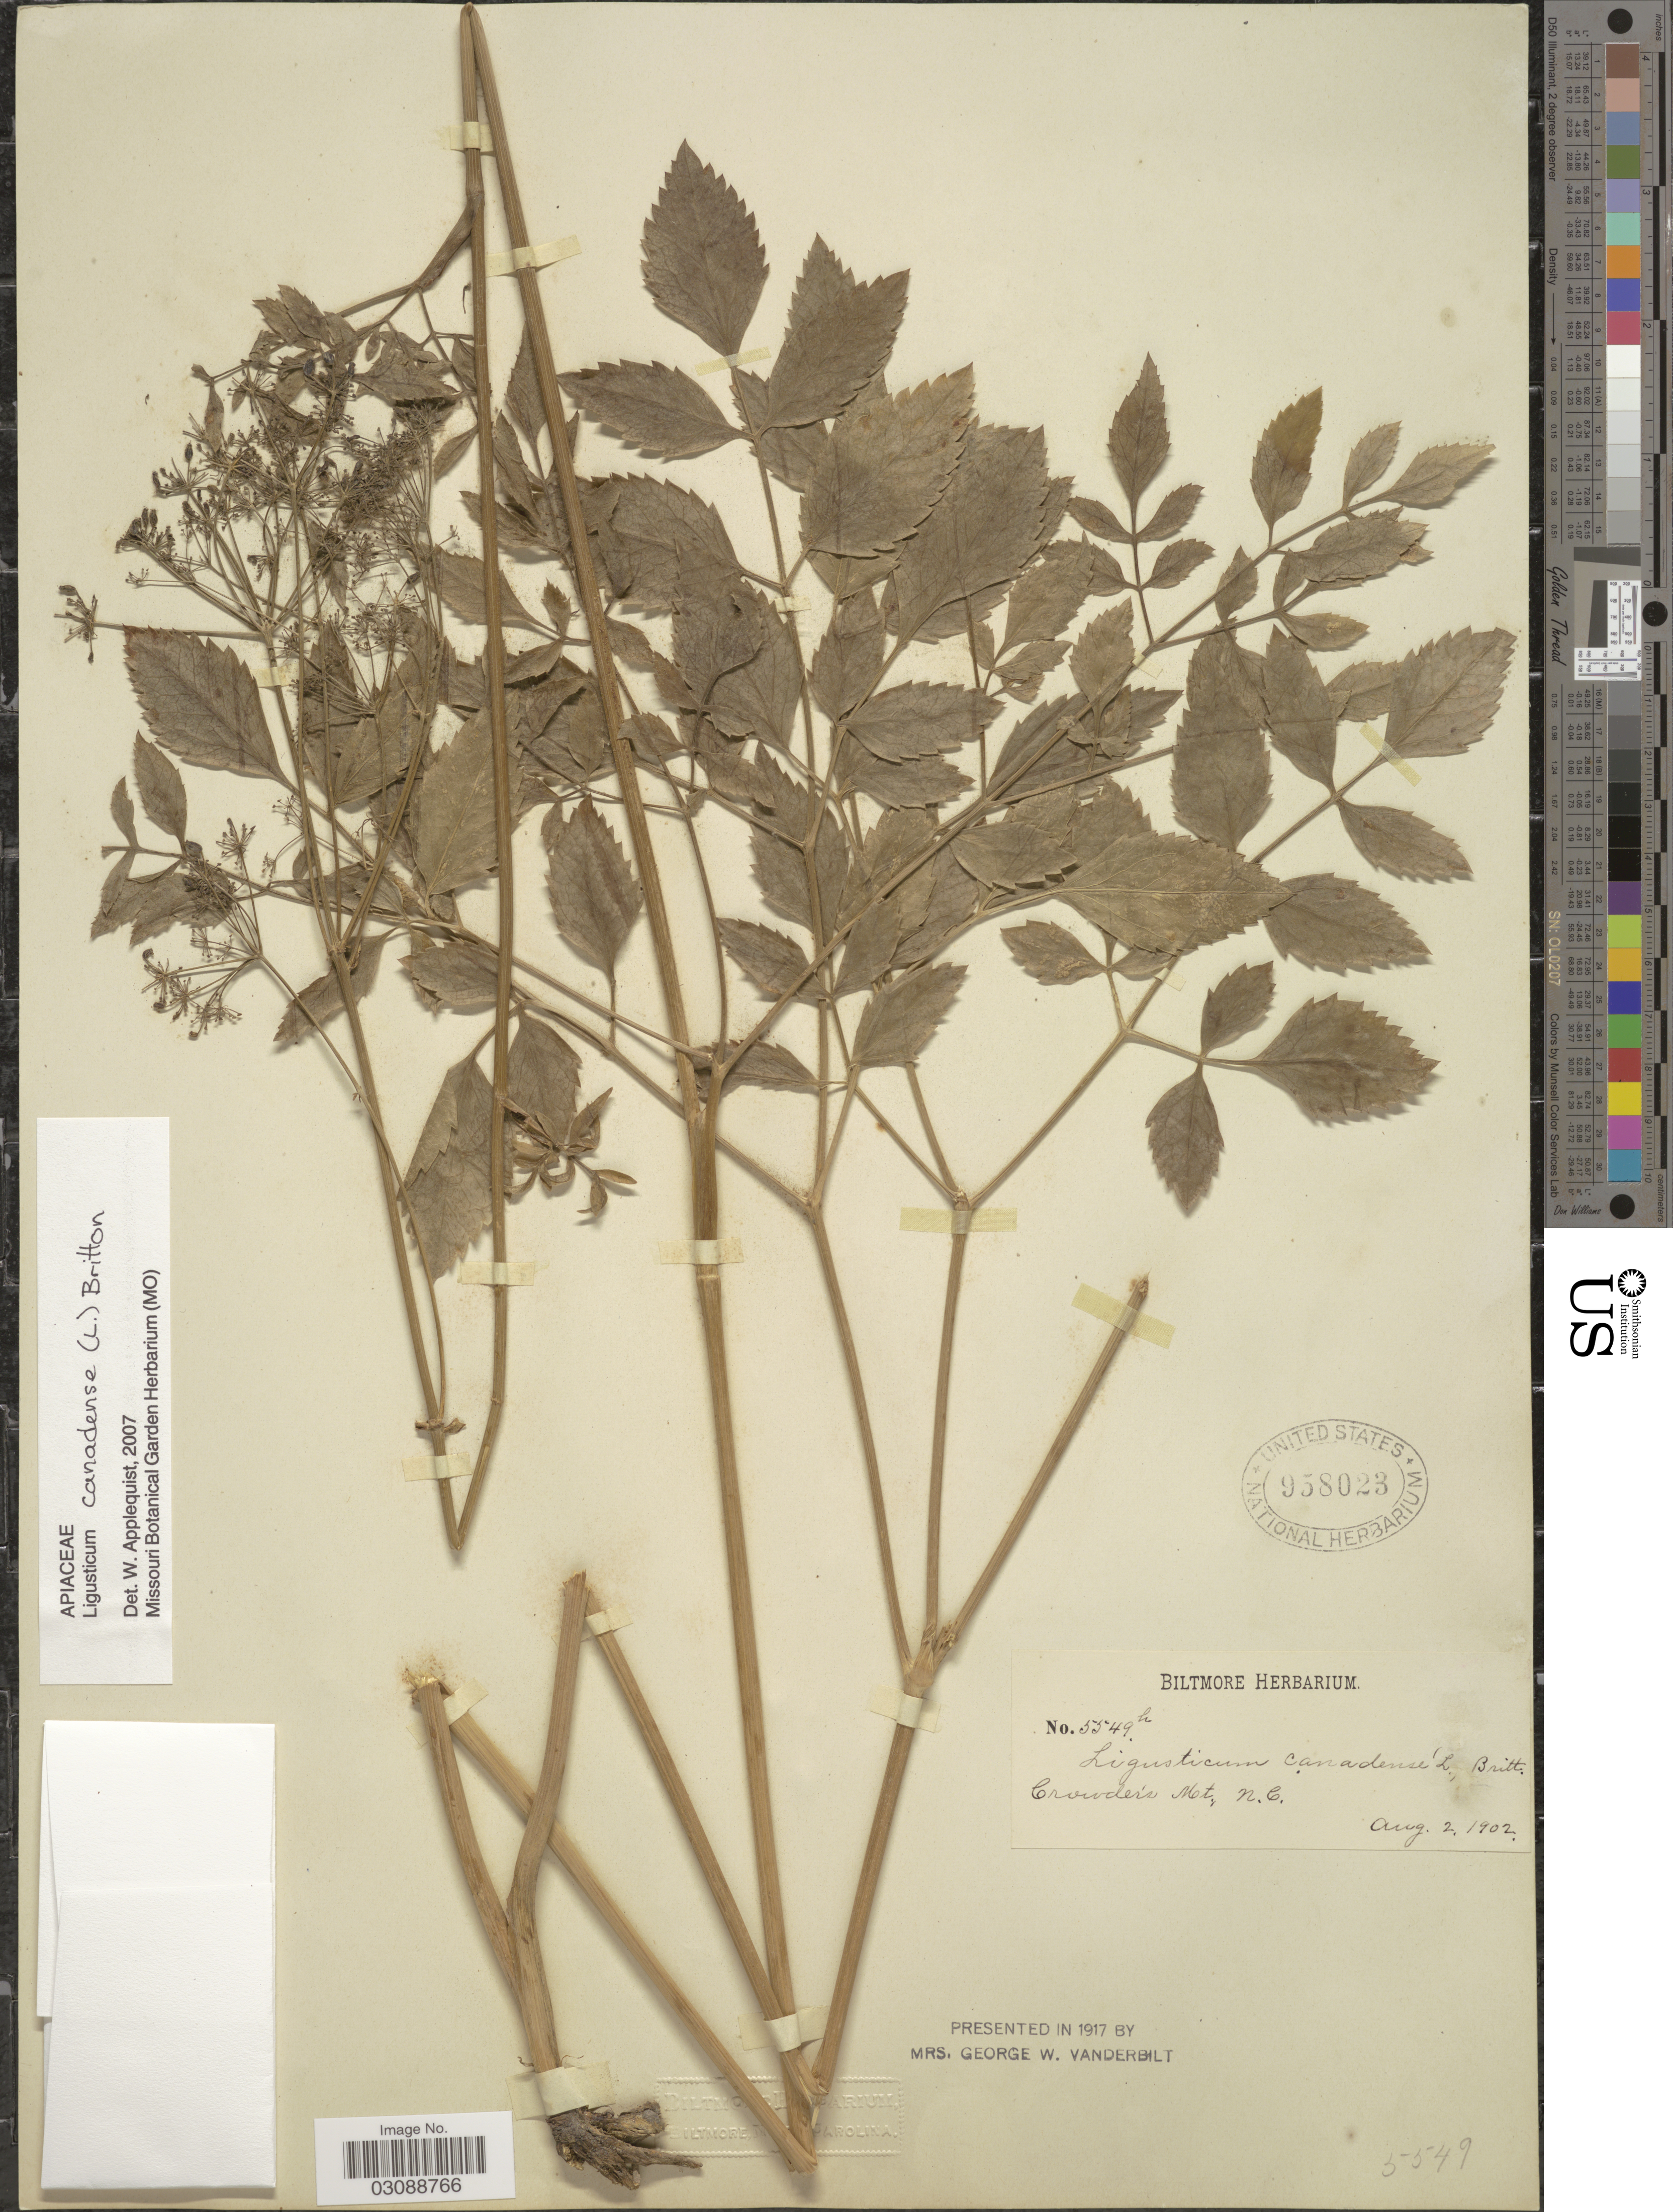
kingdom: Plantae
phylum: Tracheophyta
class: Magnoliopsida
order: Apiales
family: Apiaceae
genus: Ligusticum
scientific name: Ligusticum canadense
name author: (L.) Britton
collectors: ex herb. Biltmore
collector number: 5549 h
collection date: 1902-08-02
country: United States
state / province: North Carolina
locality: Crowder's Mt.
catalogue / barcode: US 958023